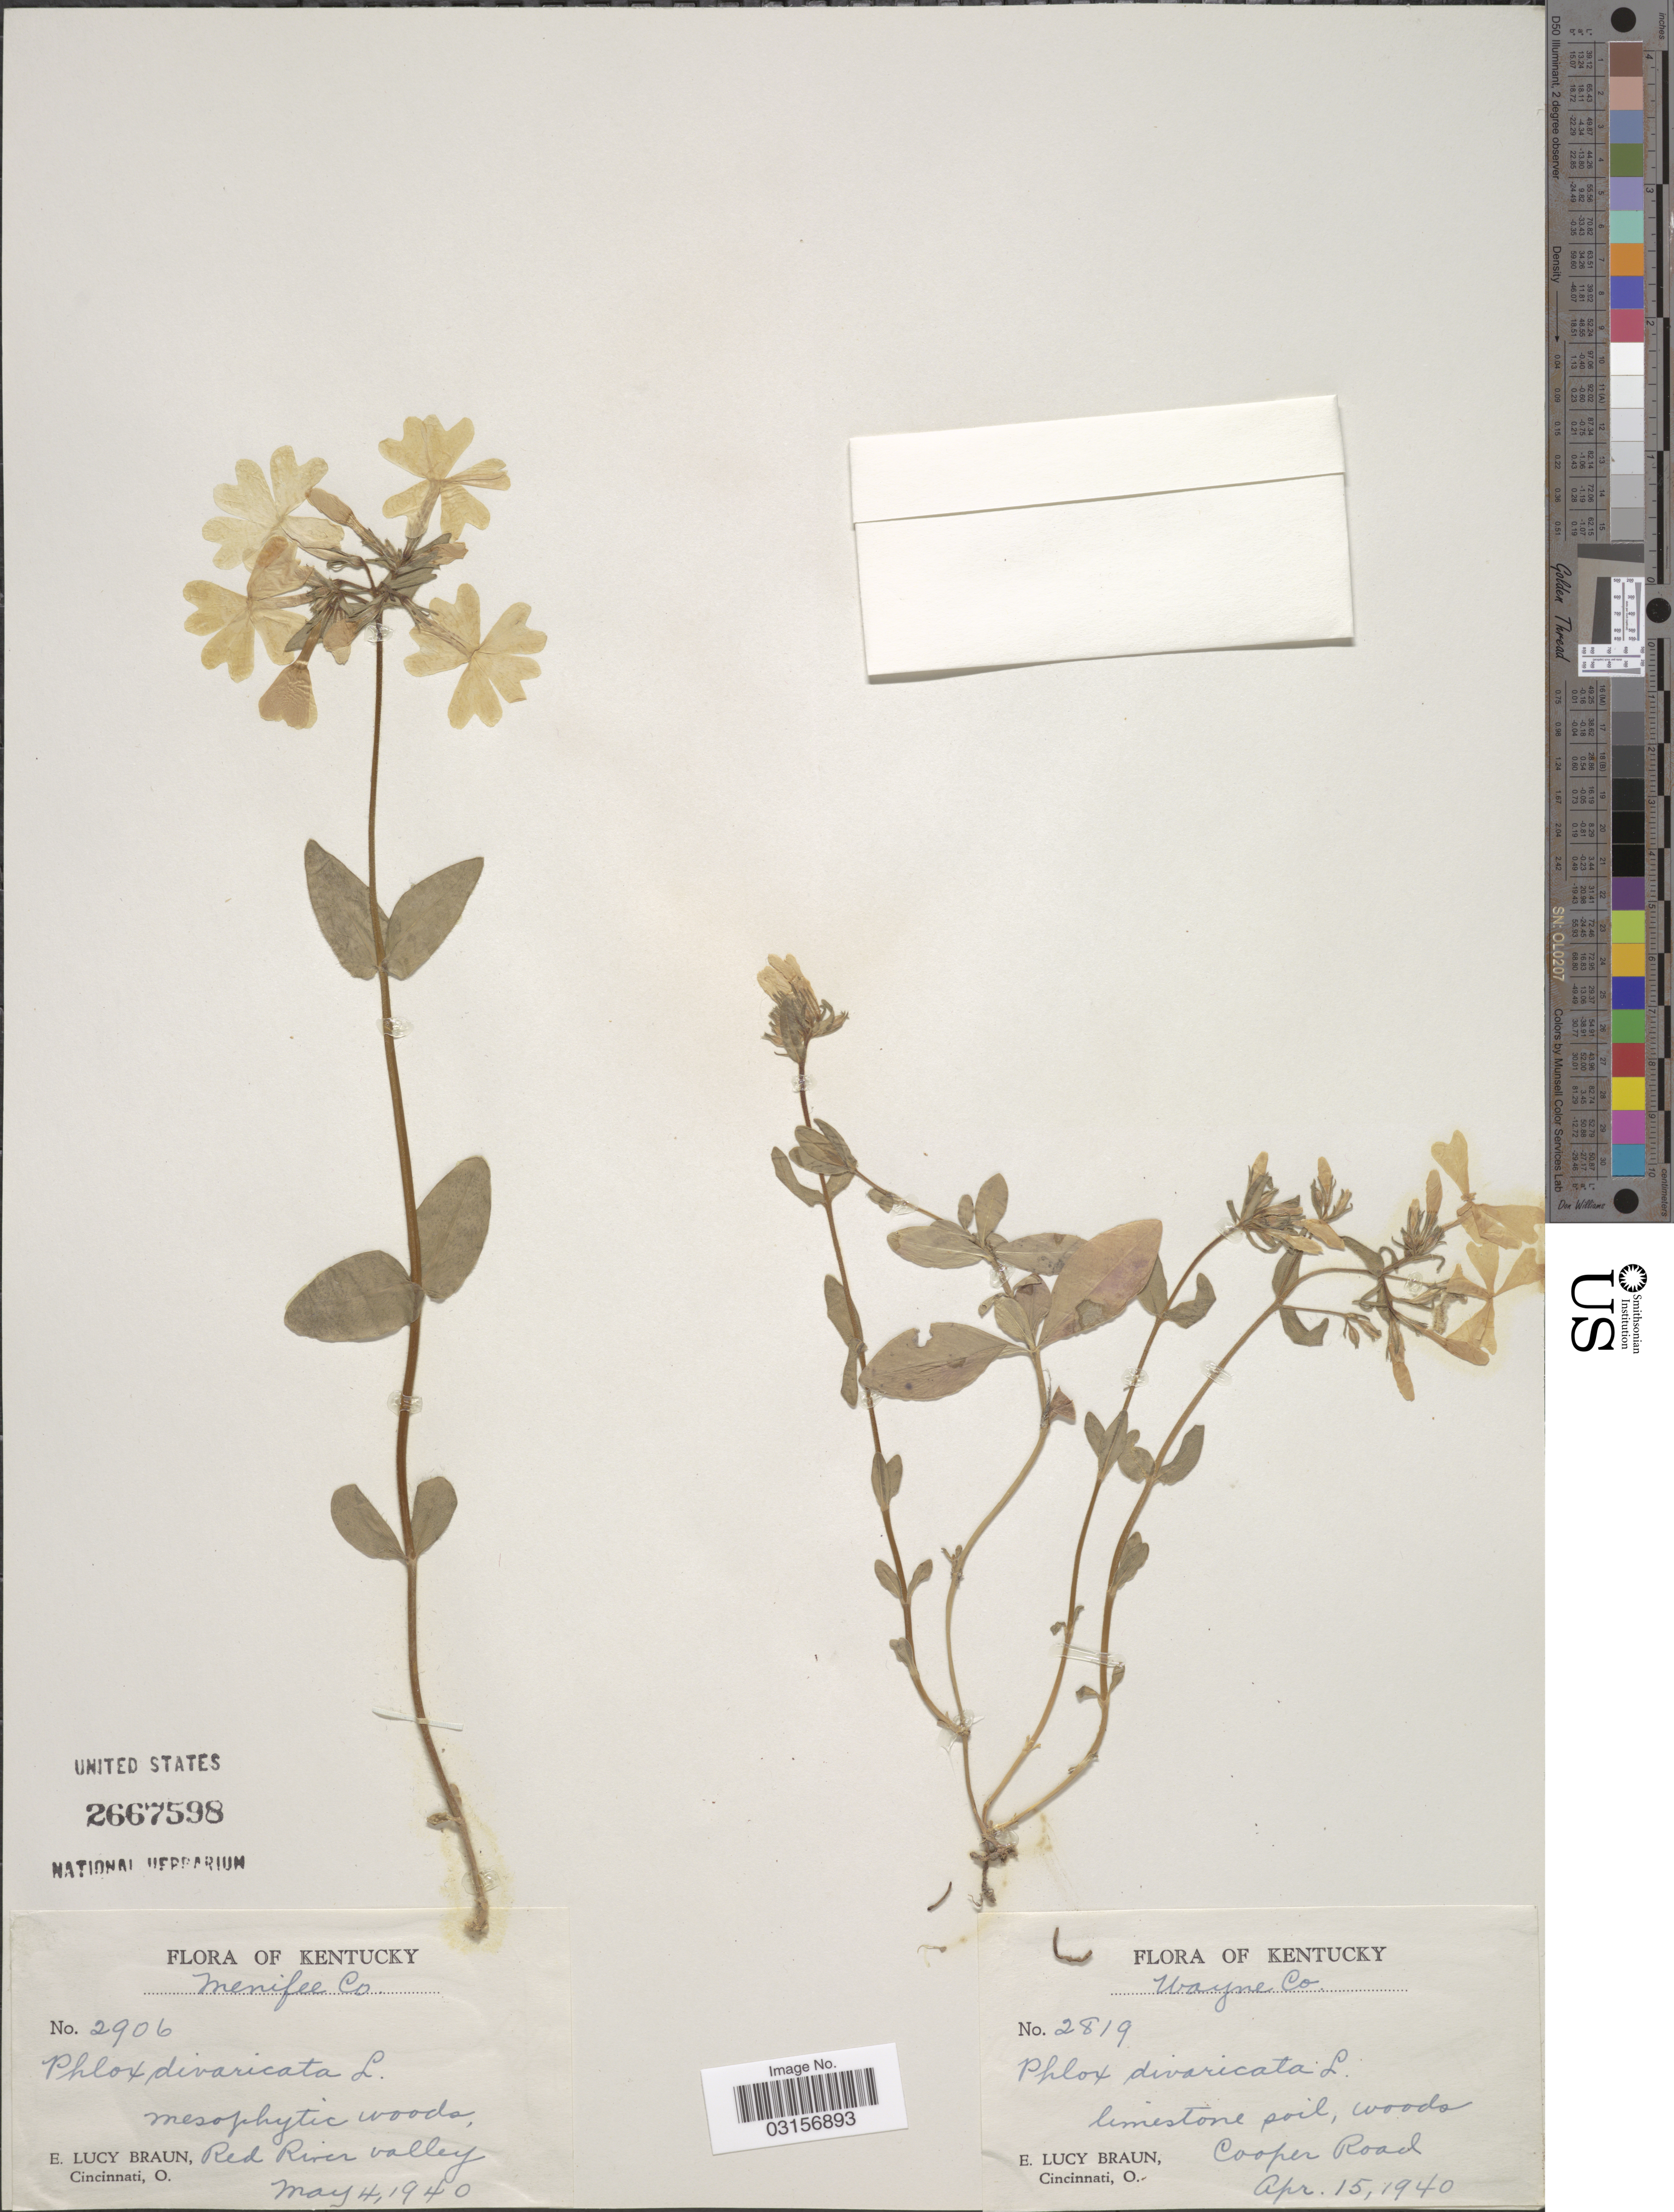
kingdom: Plantae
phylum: Tracheophyta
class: Magnoliopsida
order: Ericales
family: Polemoniaceae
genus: Phlox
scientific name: Phlox divaricata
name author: L.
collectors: E. L. Braun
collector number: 2906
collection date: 1940-05-04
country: United States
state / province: Kentucky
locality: Menifee Co, Red River Valley.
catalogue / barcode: US 2667598